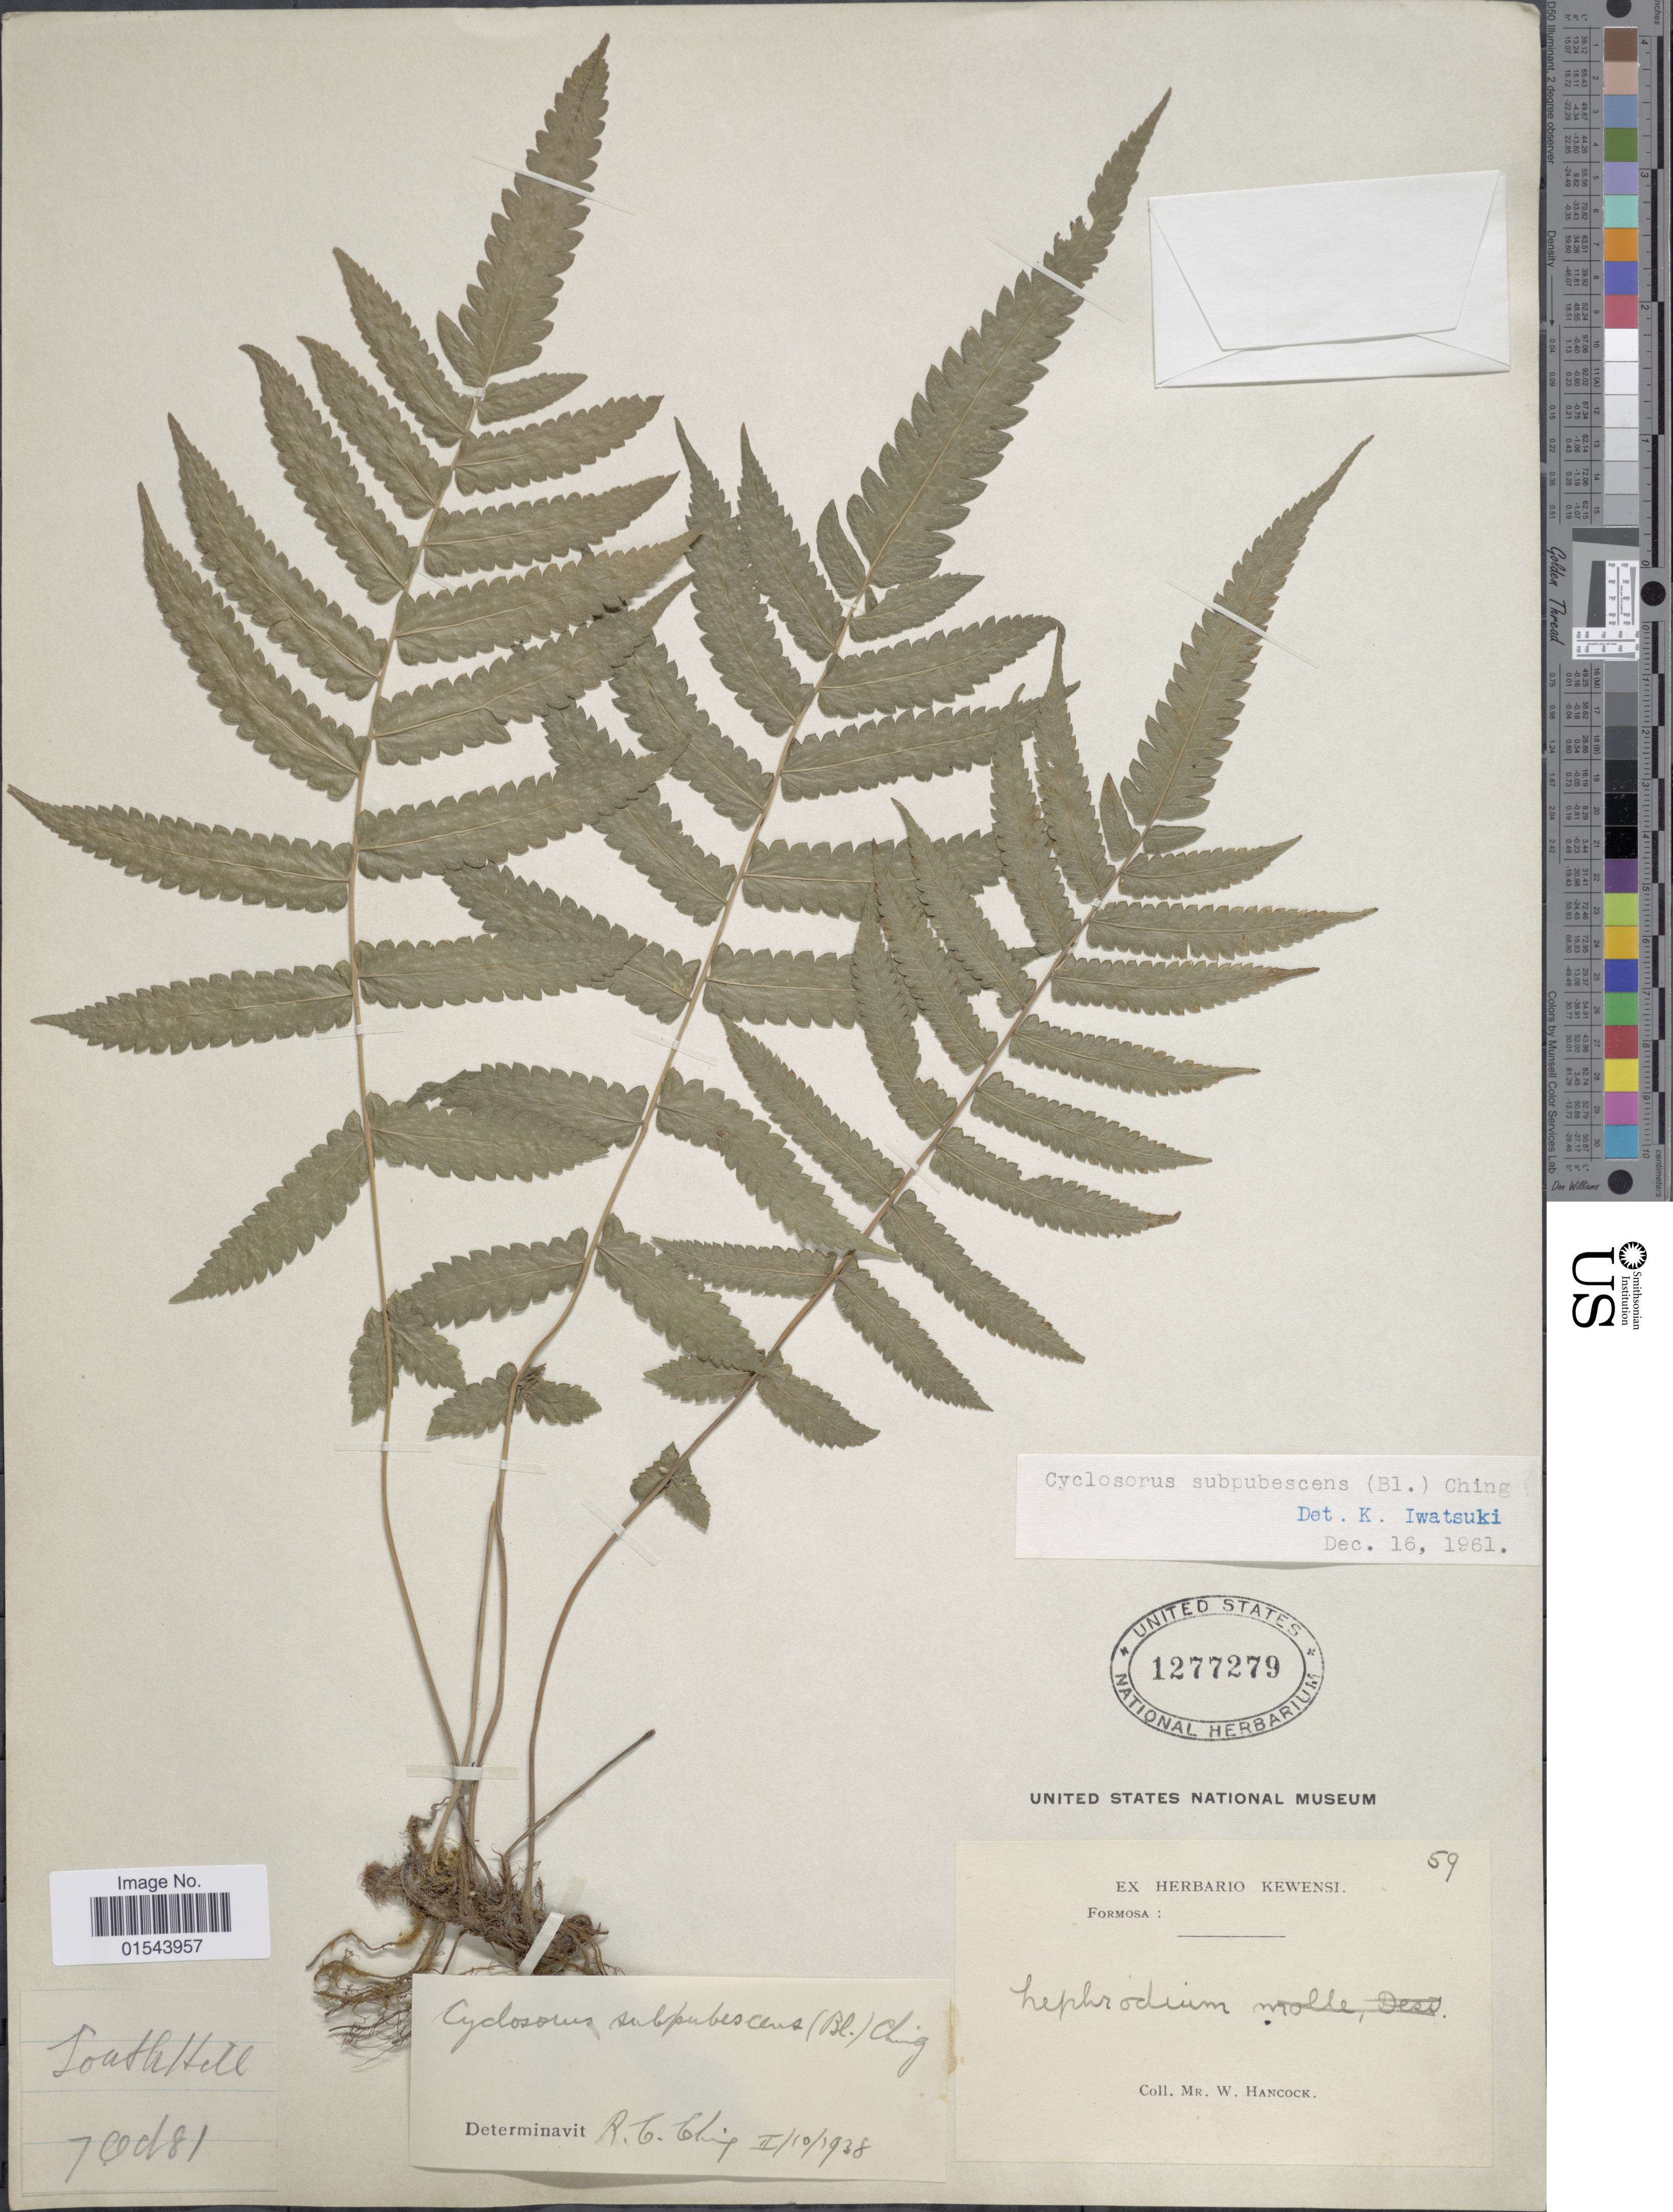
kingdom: Plantae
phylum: Tracheophyta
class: Polypodiopsida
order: Polypodiales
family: Thelypteridaceae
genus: Christella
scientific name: Christella subpubescens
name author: (Blume) Holttum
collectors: W. Hancock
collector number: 59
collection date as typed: Transcribed d/m/y: 7/10/81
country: Taiwan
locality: South Hill [interpreted]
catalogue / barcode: US 1277279